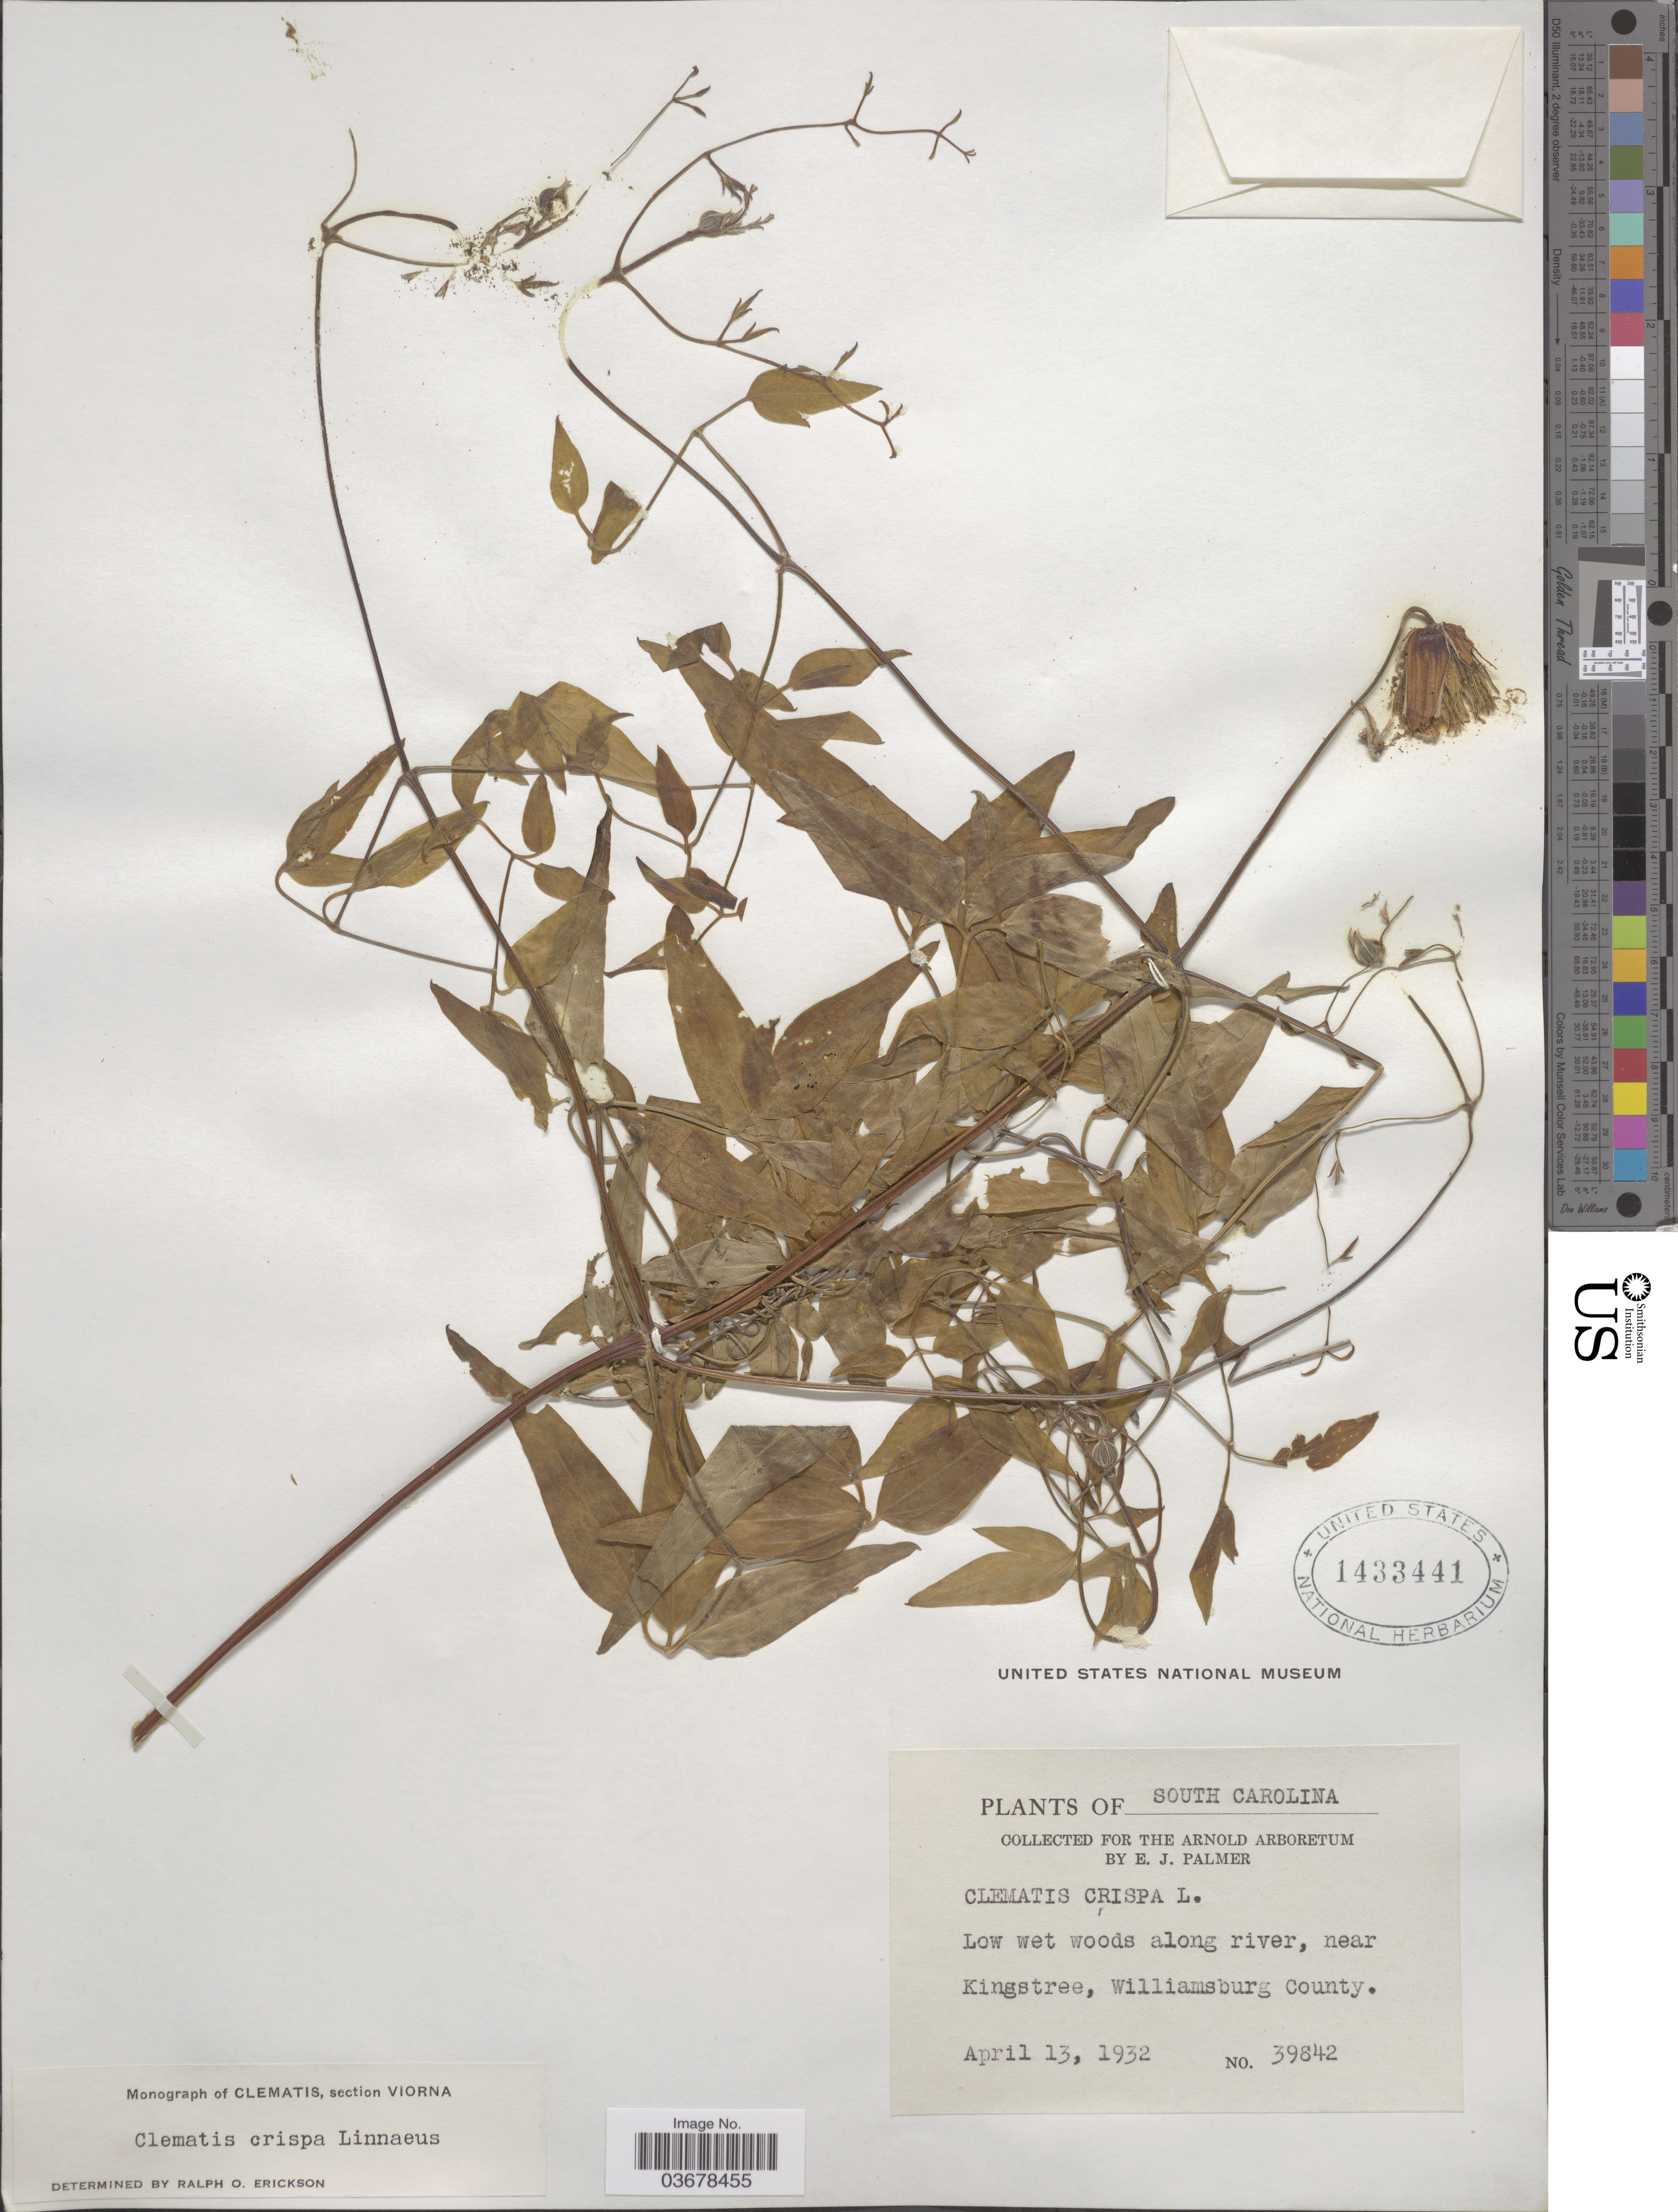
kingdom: Plantae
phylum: Tracheophyta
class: Magnoliopsida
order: Ranunculales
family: Ranunculaceae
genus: Clematis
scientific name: Clematis viorna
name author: L.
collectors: E. J. Palmer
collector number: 39842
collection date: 1932-04-13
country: United States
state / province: South Carolina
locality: Low wet woods along river, near Kingstree, Williamsburg County.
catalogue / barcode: US 1433441